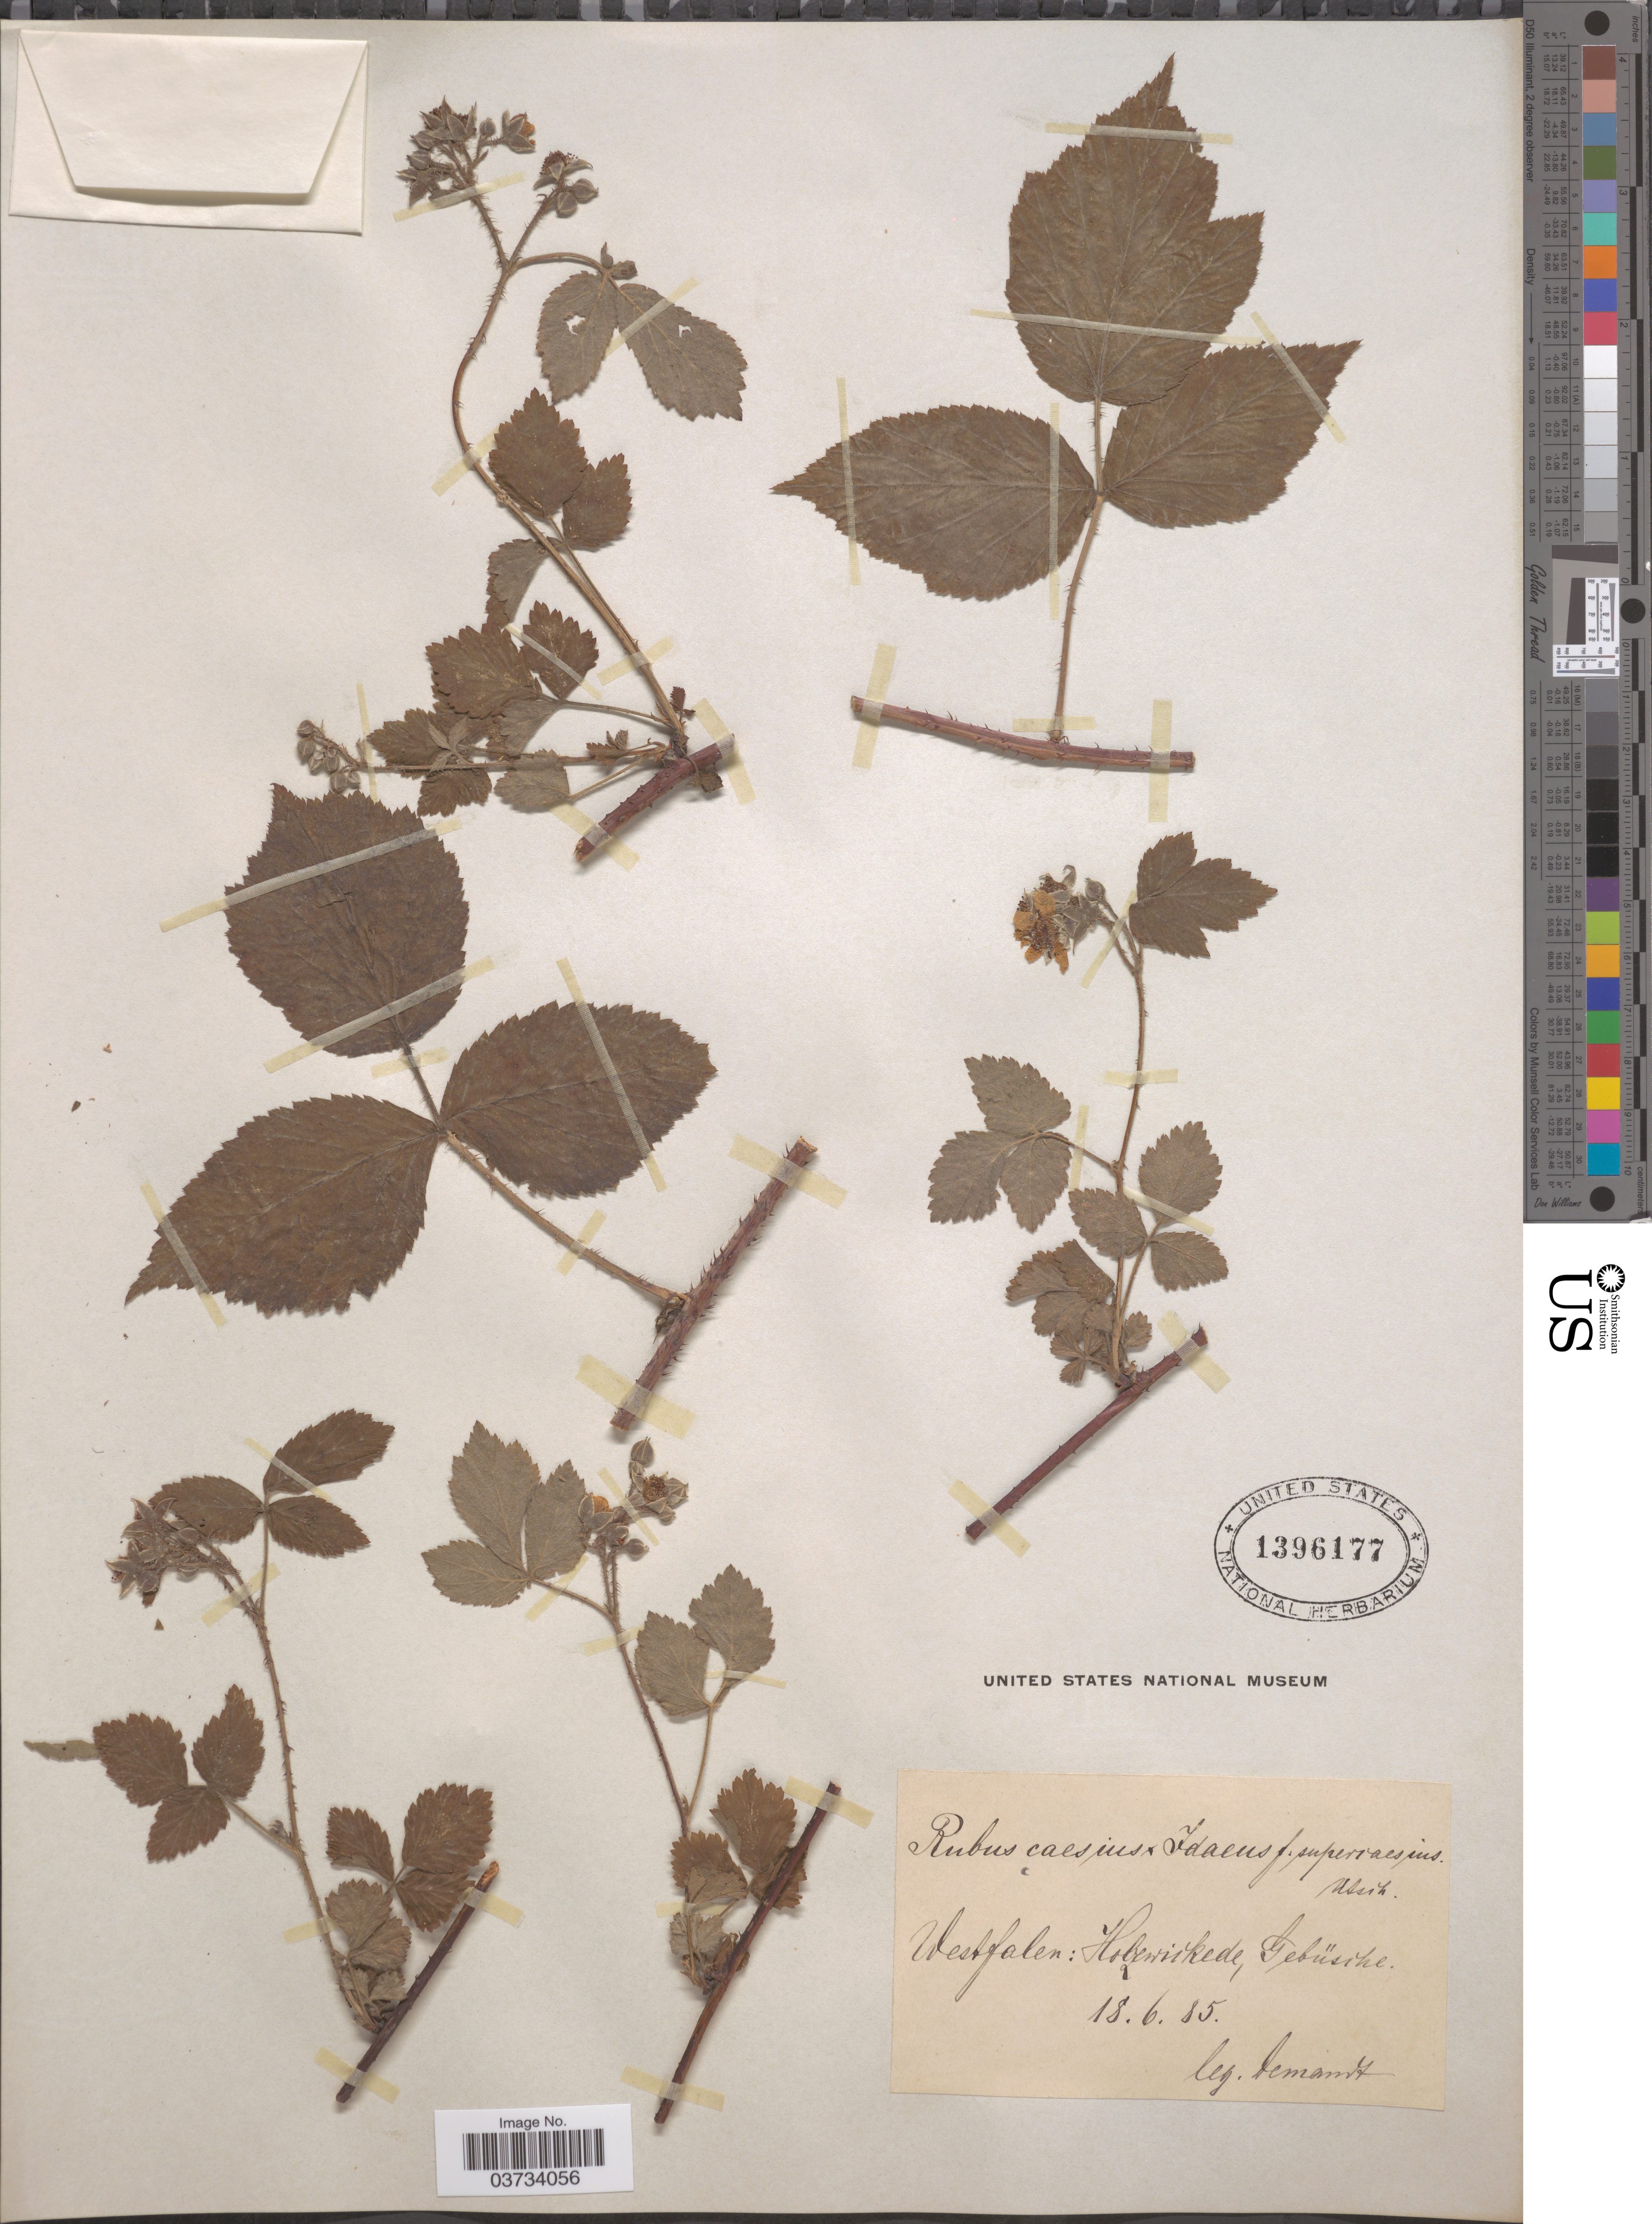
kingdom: Plantae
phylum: Tracheophyta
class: Magnoliopsida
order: Rosales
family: Rosaceae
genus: Rubus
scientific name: Rubus caesius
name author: L.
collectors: -. Demandt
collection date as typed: Transcribed d/m/y: 18/6/85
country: Germany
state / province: Nordrhein-Westfalen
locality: Westfalen: Holzwickede, Gebüsche.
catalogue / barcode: US 1396177